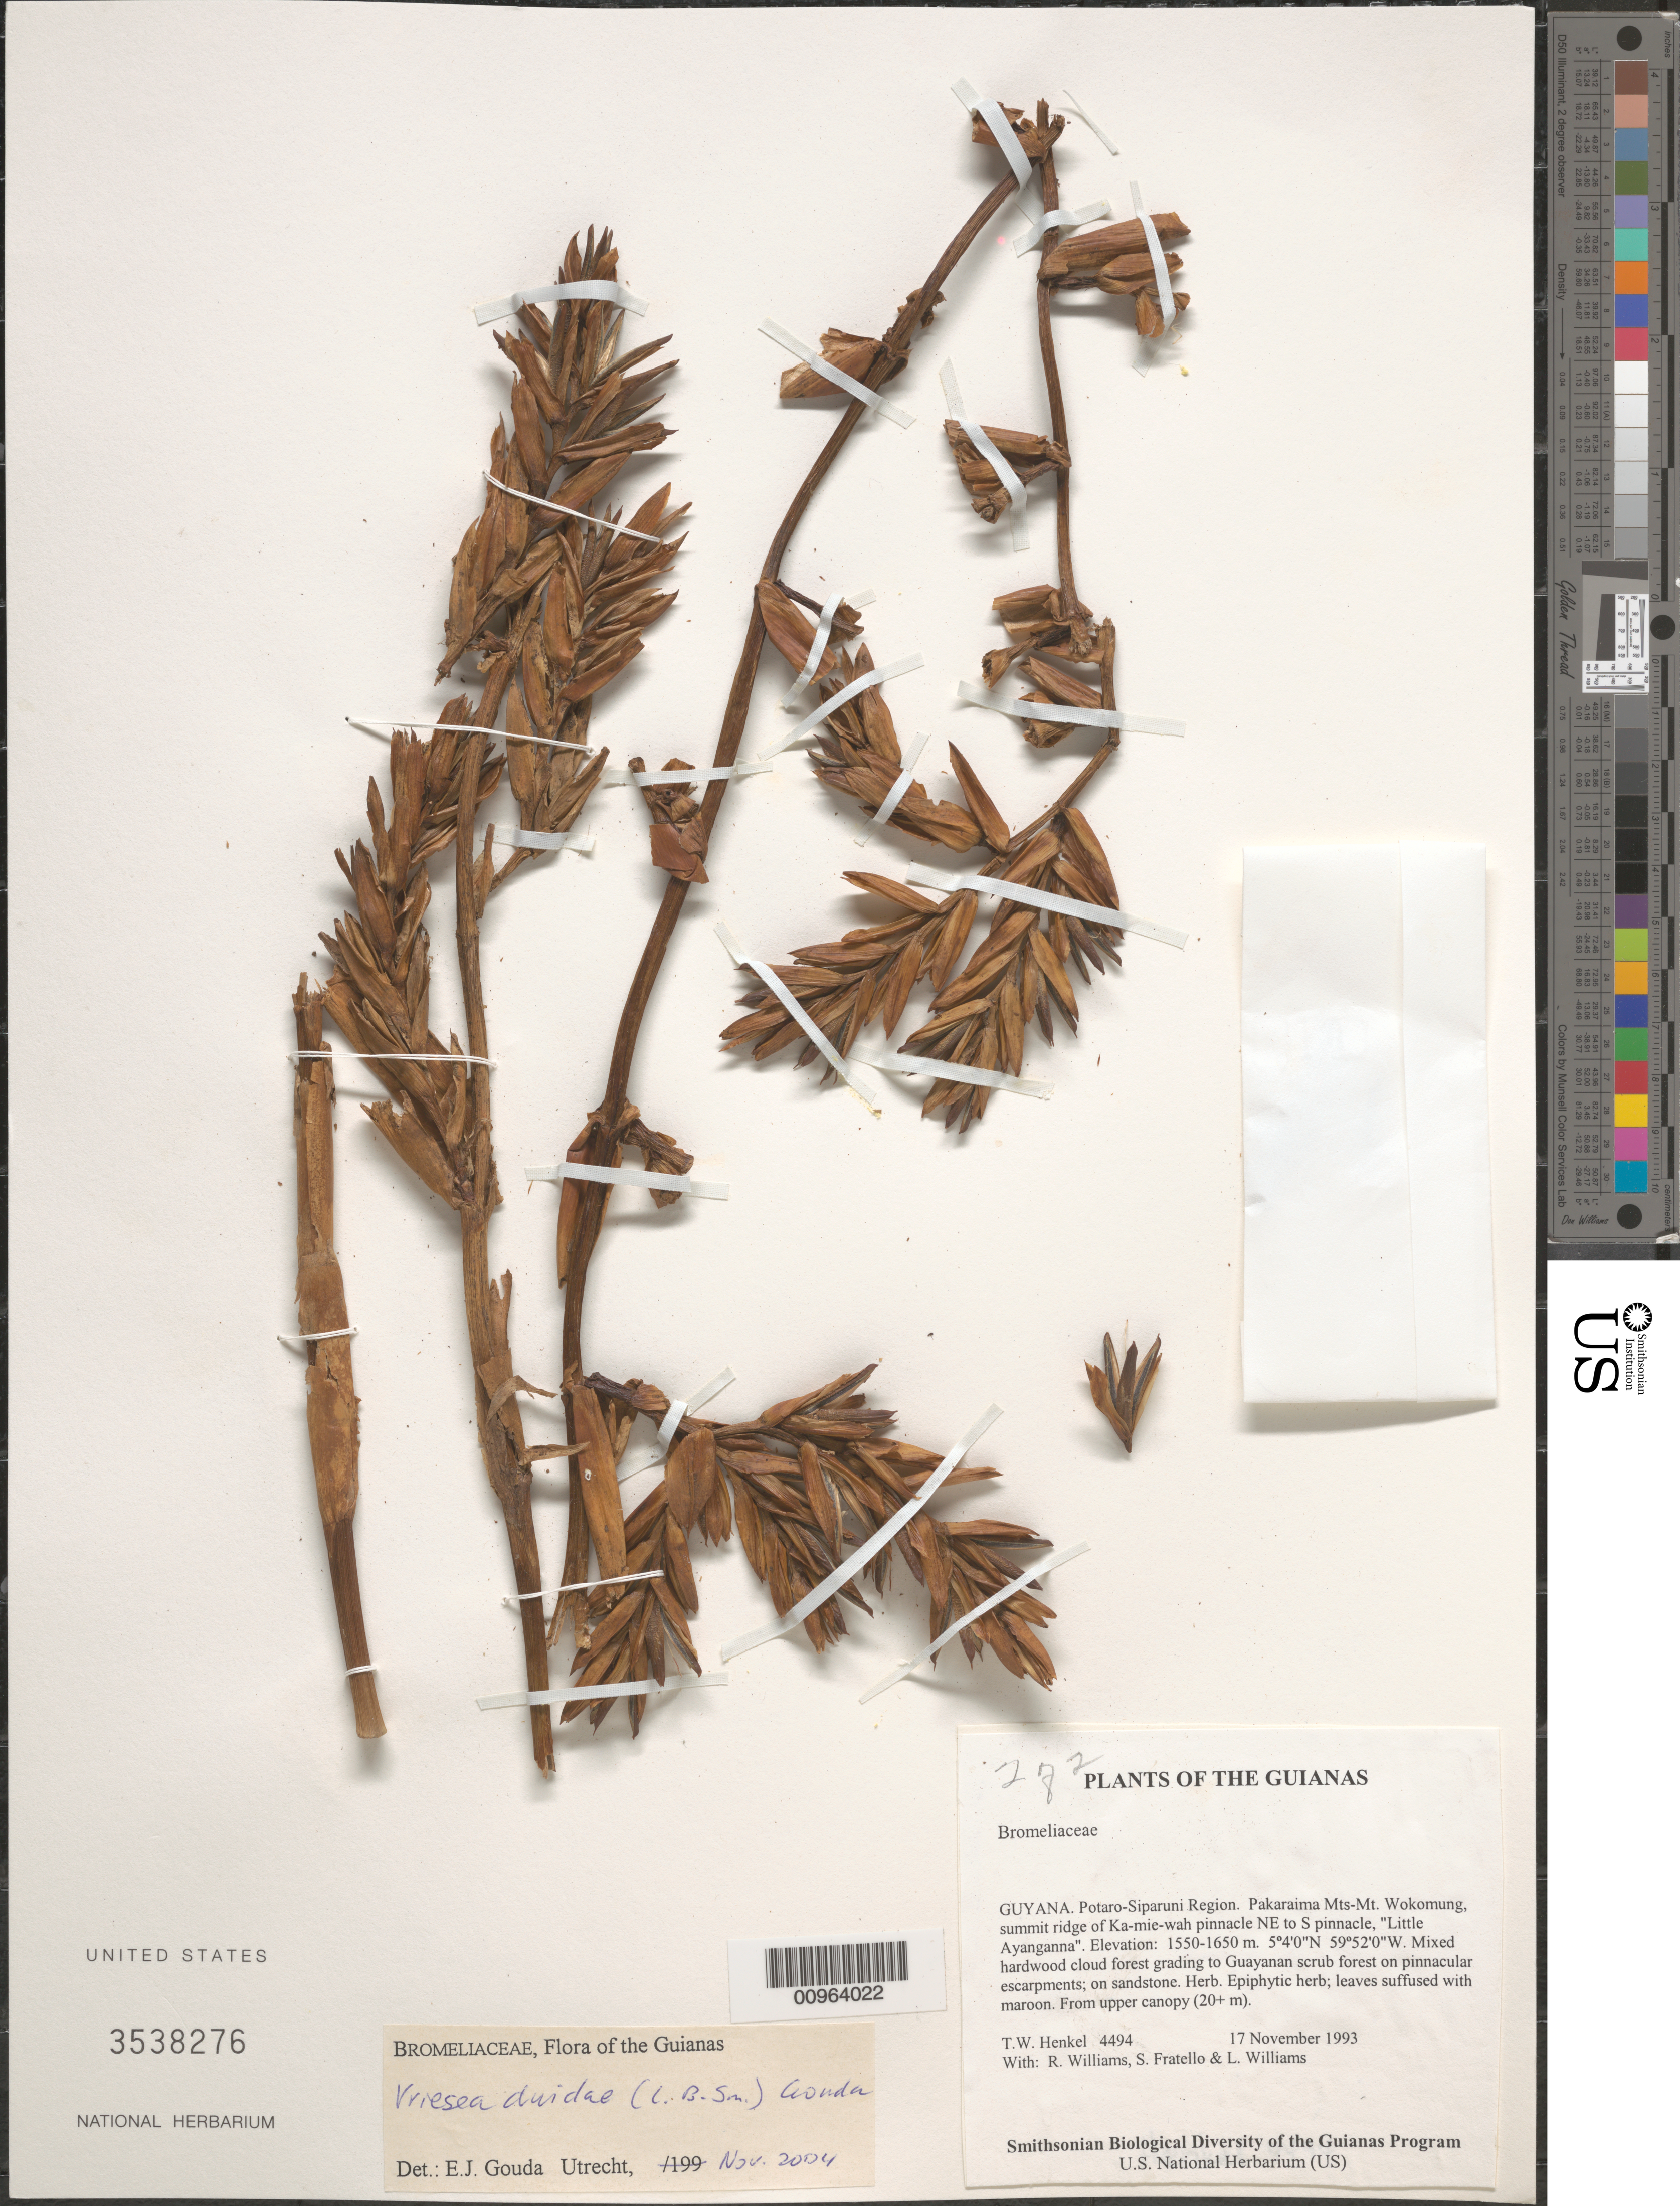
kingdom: Plantae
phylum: Tracheophyta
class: Liliopsida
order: Poales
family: Bromeliaceae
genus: Vriesea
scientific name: Vriesea duidae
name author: (L.B. Sm.) Gouda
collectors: T. Henkel, R. Williams, S. Fratello & L. Williams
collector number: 4494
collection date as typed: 17 November 1993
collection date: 1993-11-17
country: Guyana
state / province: Potaro-Siparuni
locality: Pakaraima Mts-Mt. Wokomung, summit ridge of Ka-mie-wah pinnacle NE to S pinnacle, "Little Ayanganna"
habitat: Mixed hardwood cloud forest grading to Guayanan scrub forest on pinnacular escarpments; on sandstone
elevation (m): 1550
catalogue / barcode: US 3538276